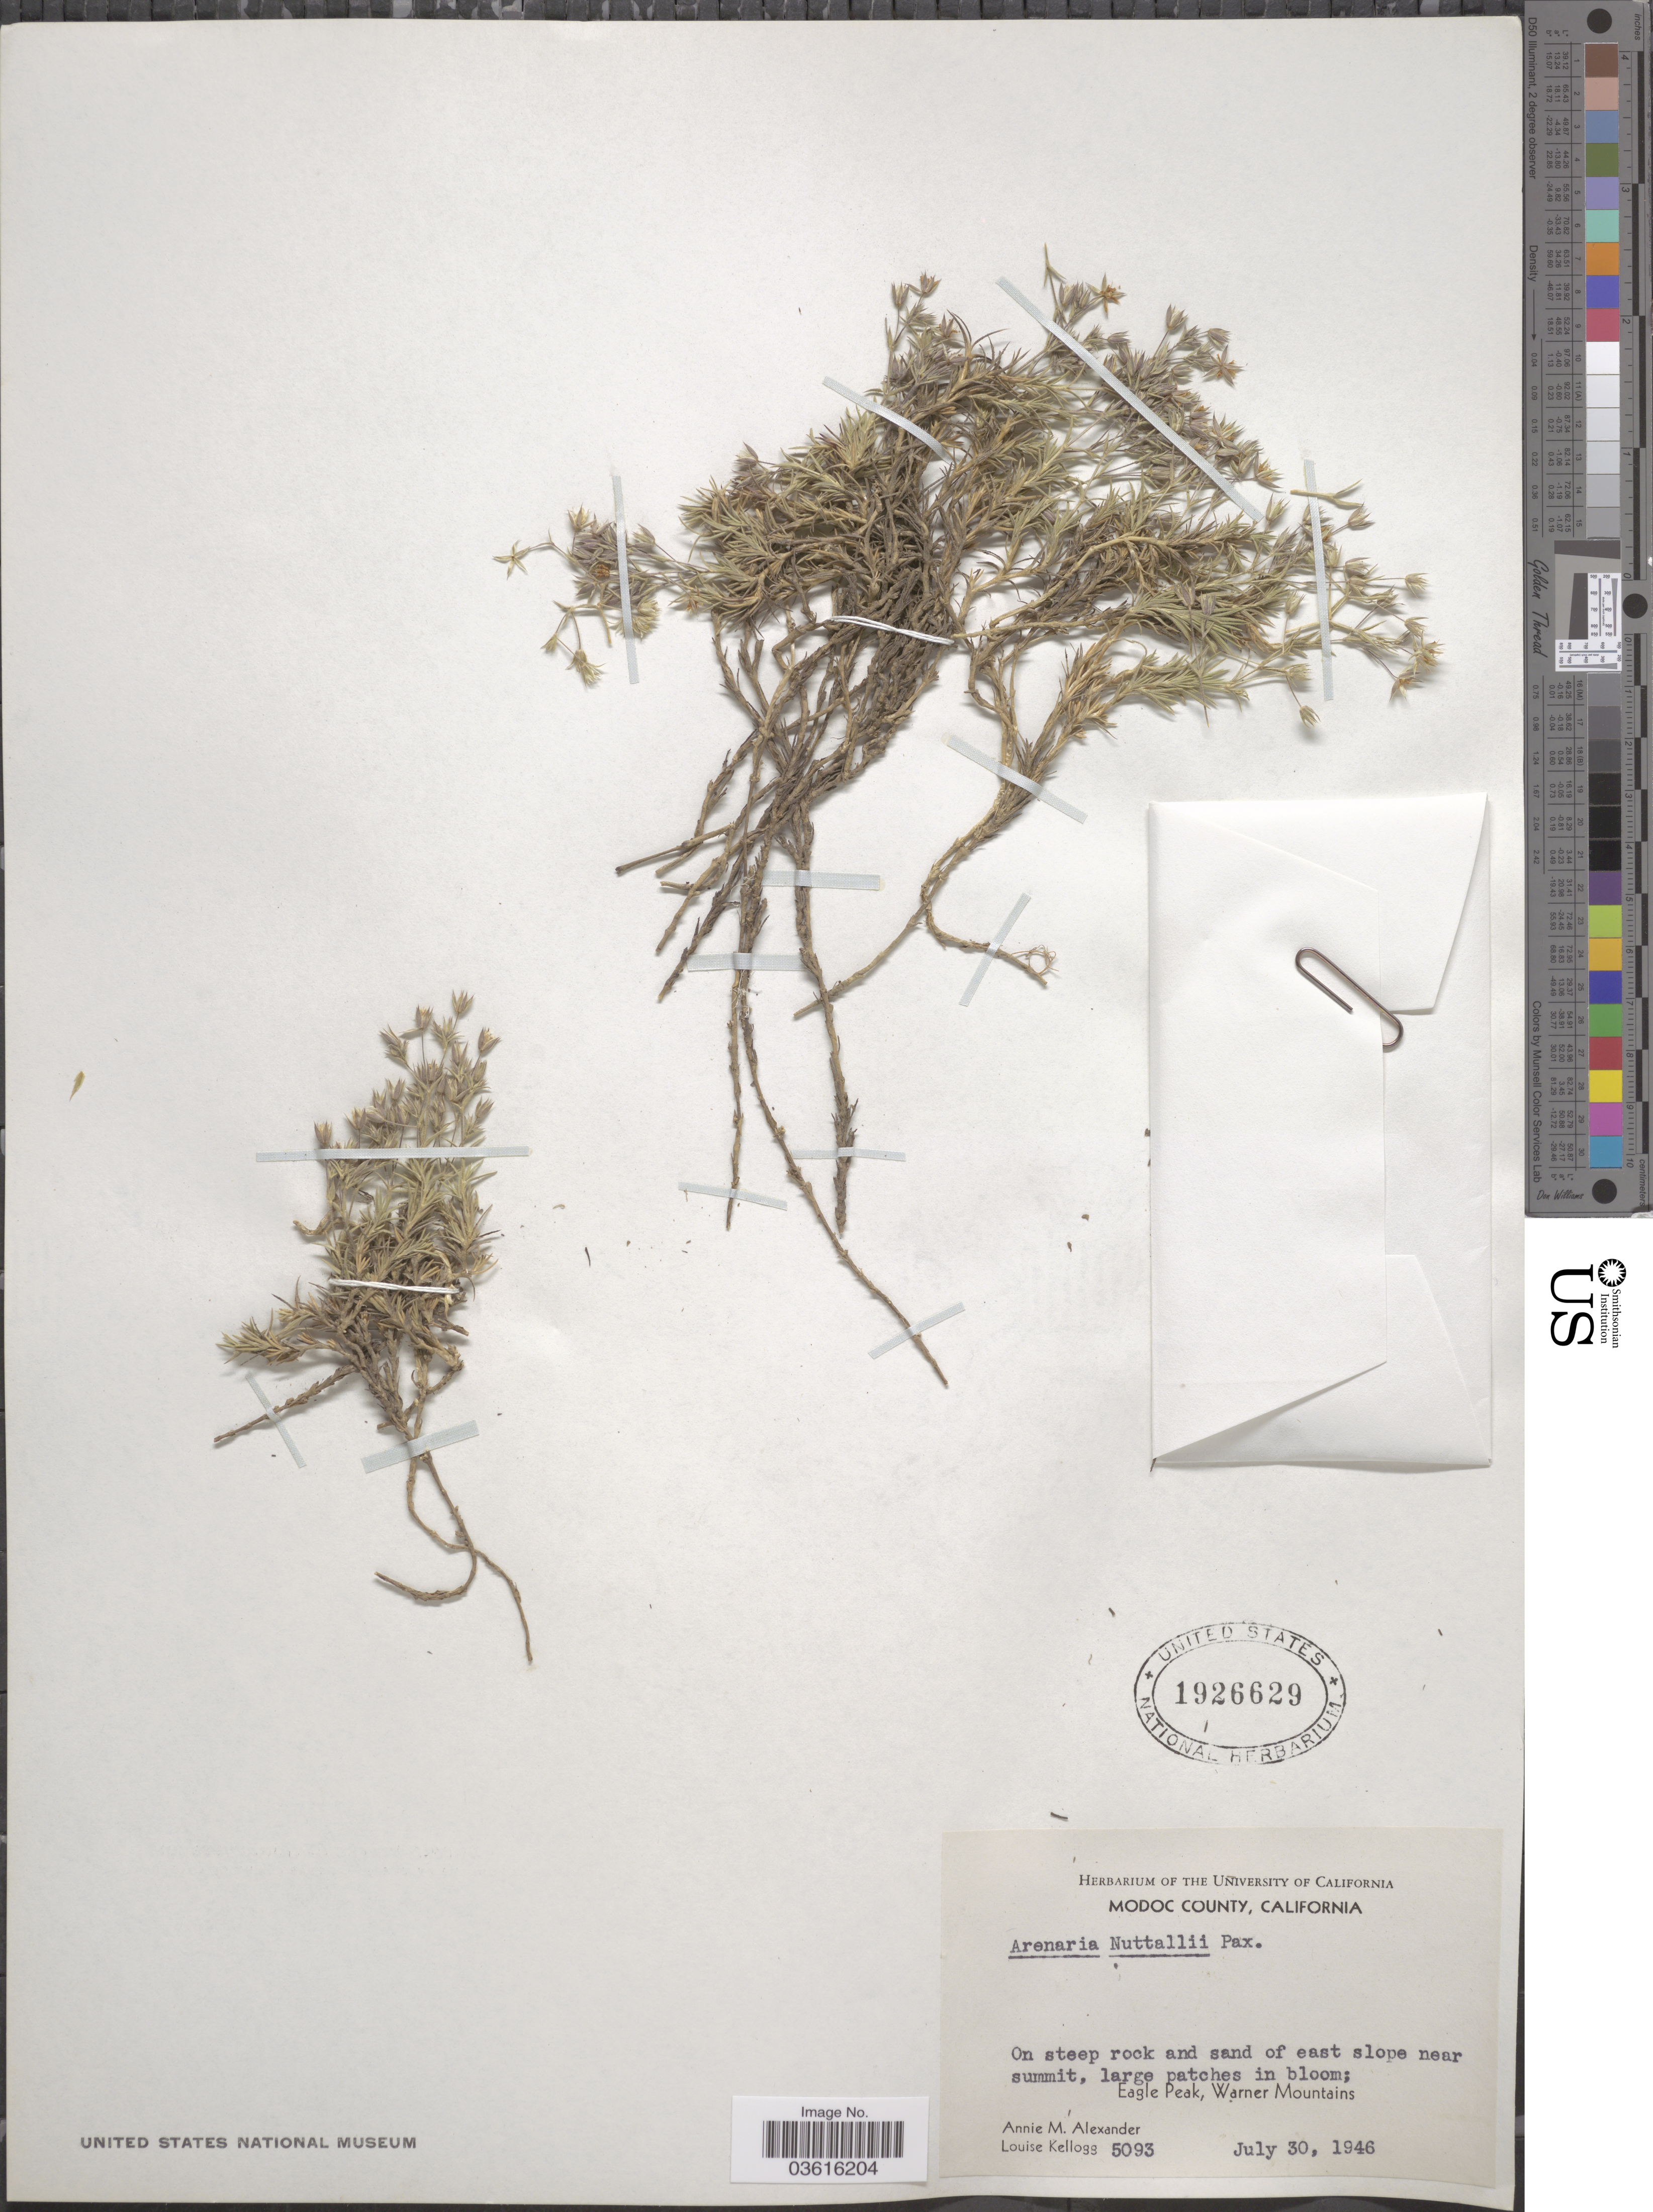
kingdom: Plantae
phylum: Tracheophyta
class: Magnoliopsida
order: Caryophyllales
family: Caryophyllaceae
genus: Minuartia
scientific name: Minuartia nuttallii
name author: (Pax) Briq.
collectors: A. M. Alexander & L. Kellogg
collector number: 5093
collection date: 1946-07-30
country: United States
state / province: California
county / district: Modoc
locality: Modoc County. Eagle Peak, Warner Mountains.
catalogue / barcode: US 1926629